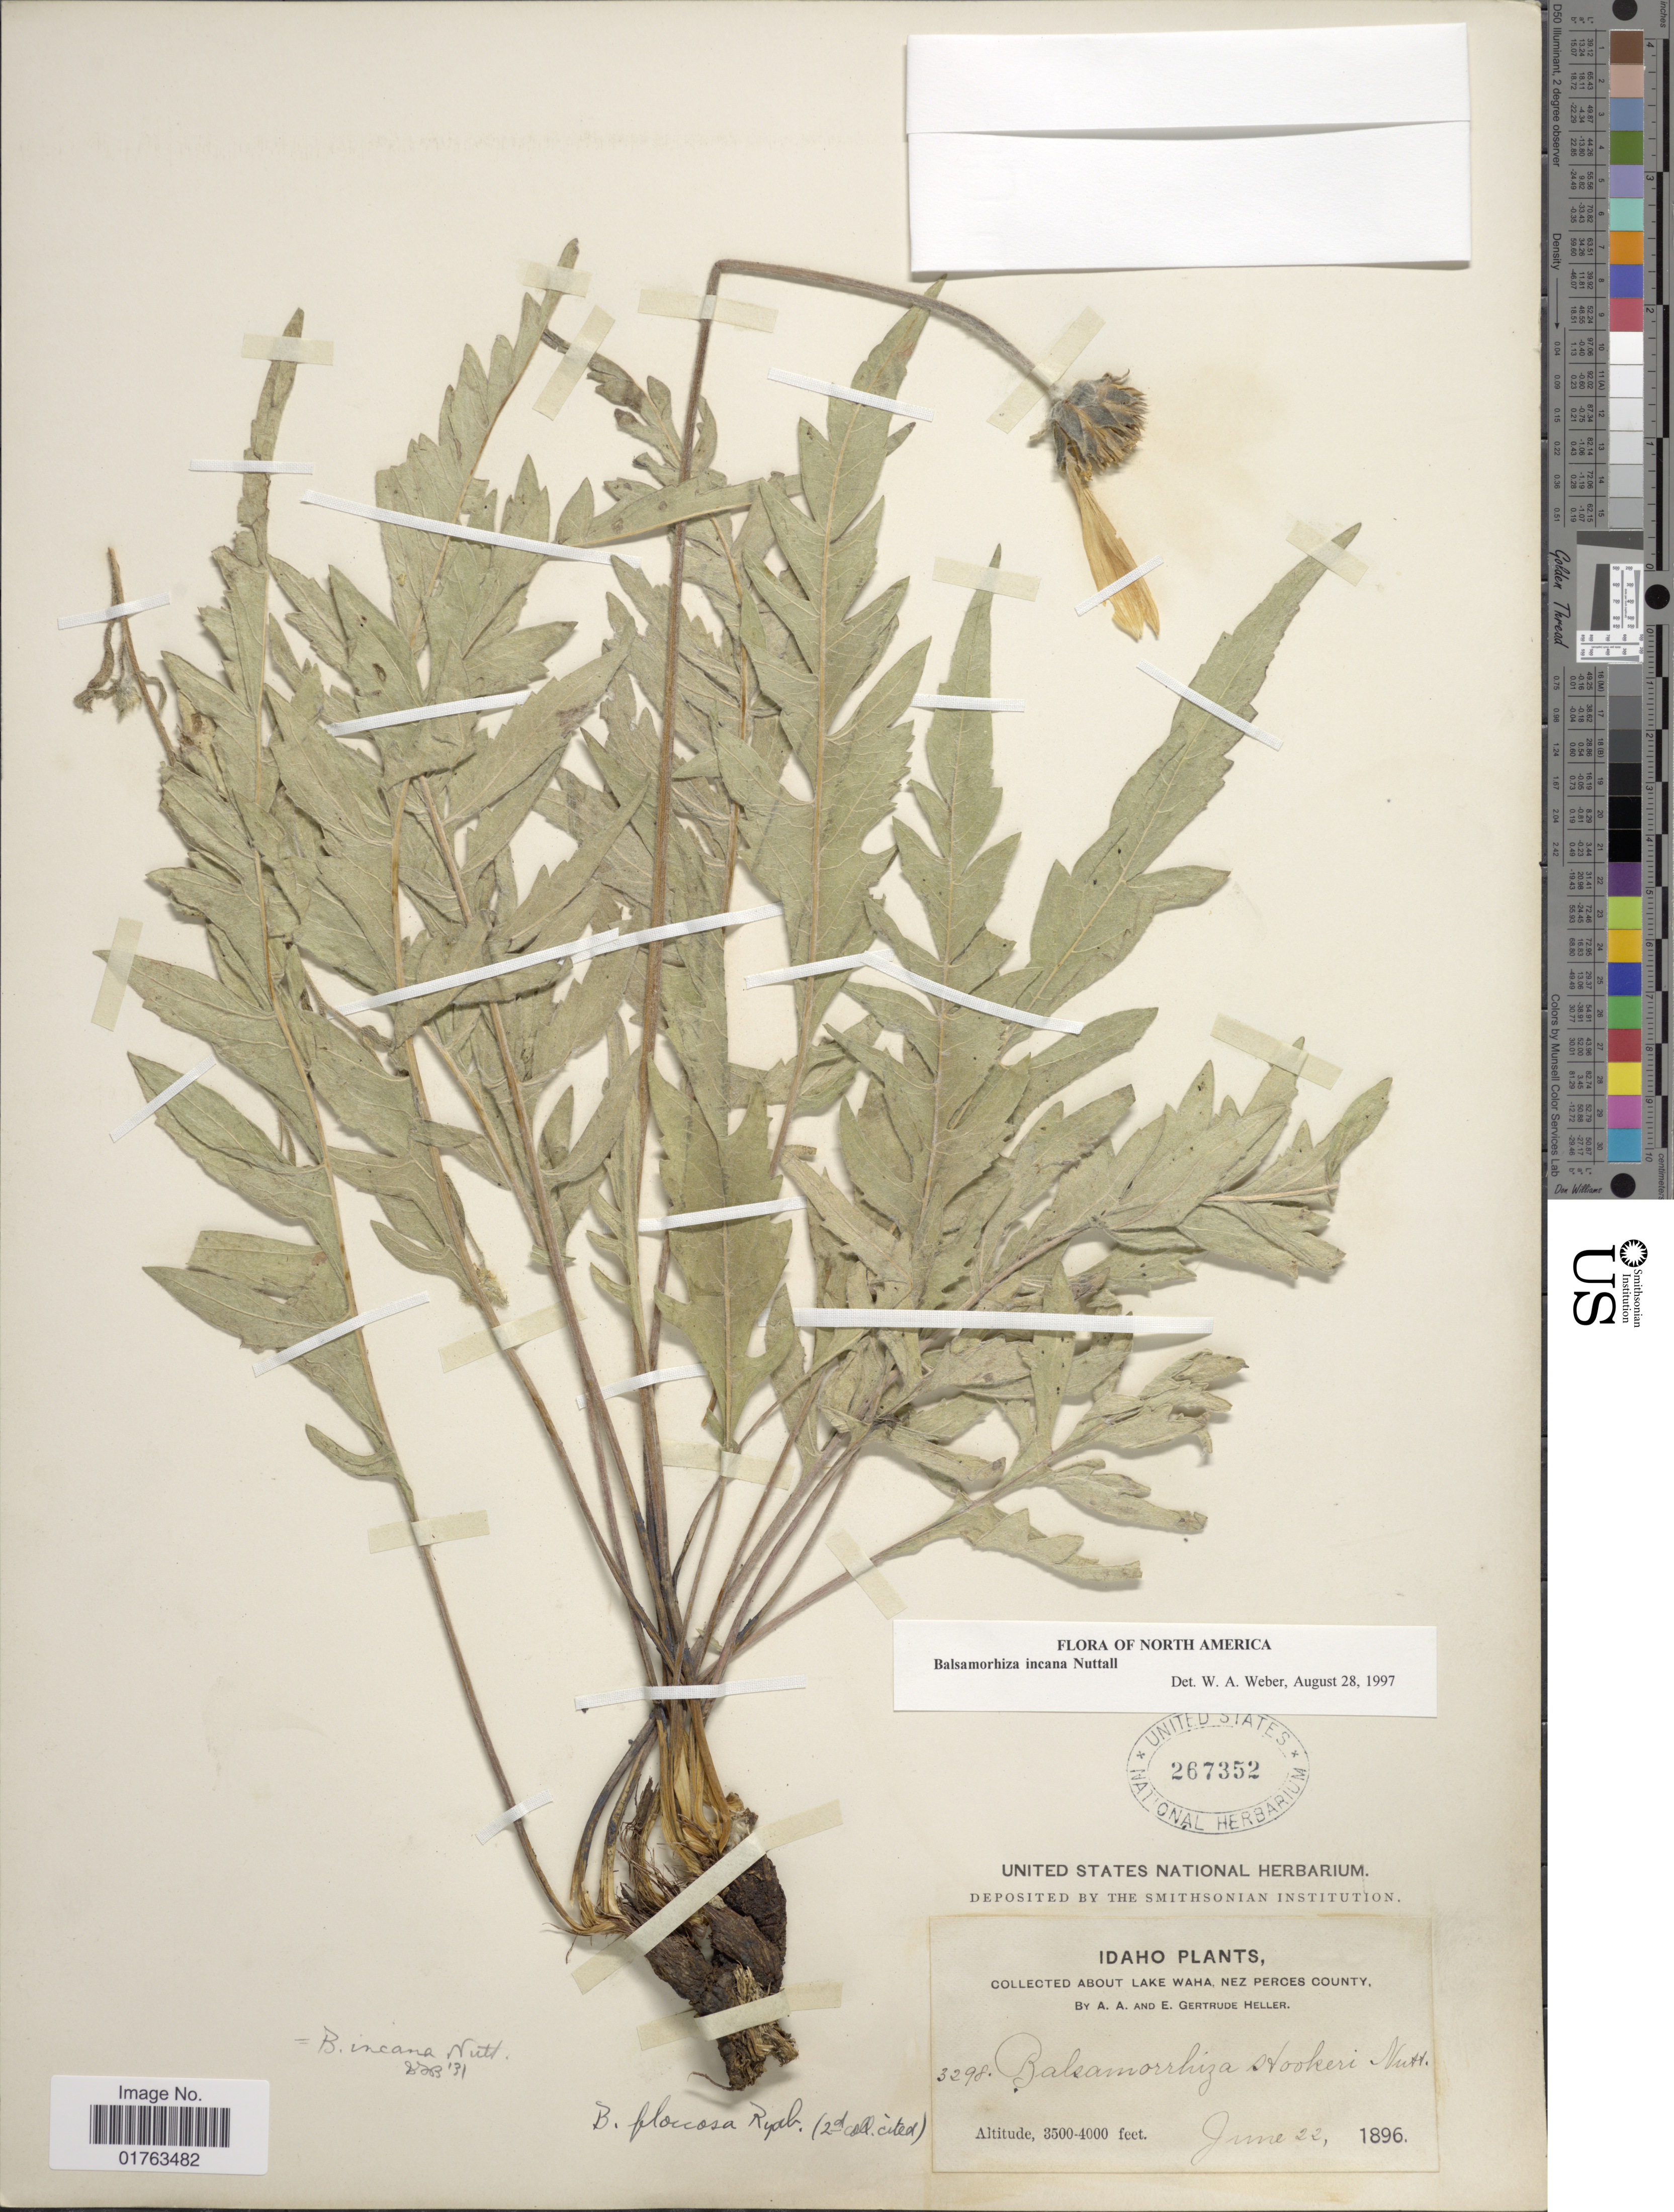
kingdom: Plantae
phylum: Tracheophyta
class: Magnoliopsida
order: Asterales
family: Asteraceae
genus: Balsamorhiza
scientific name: Balsamorhiza incana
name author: Nutt.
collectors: A. A. Heller & E. G. Heller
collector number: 3298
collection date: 1896-06-22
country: United States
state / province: Idaho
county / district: Nez Perce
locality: About Lake Waha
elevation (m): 1067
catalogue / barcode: US 267352